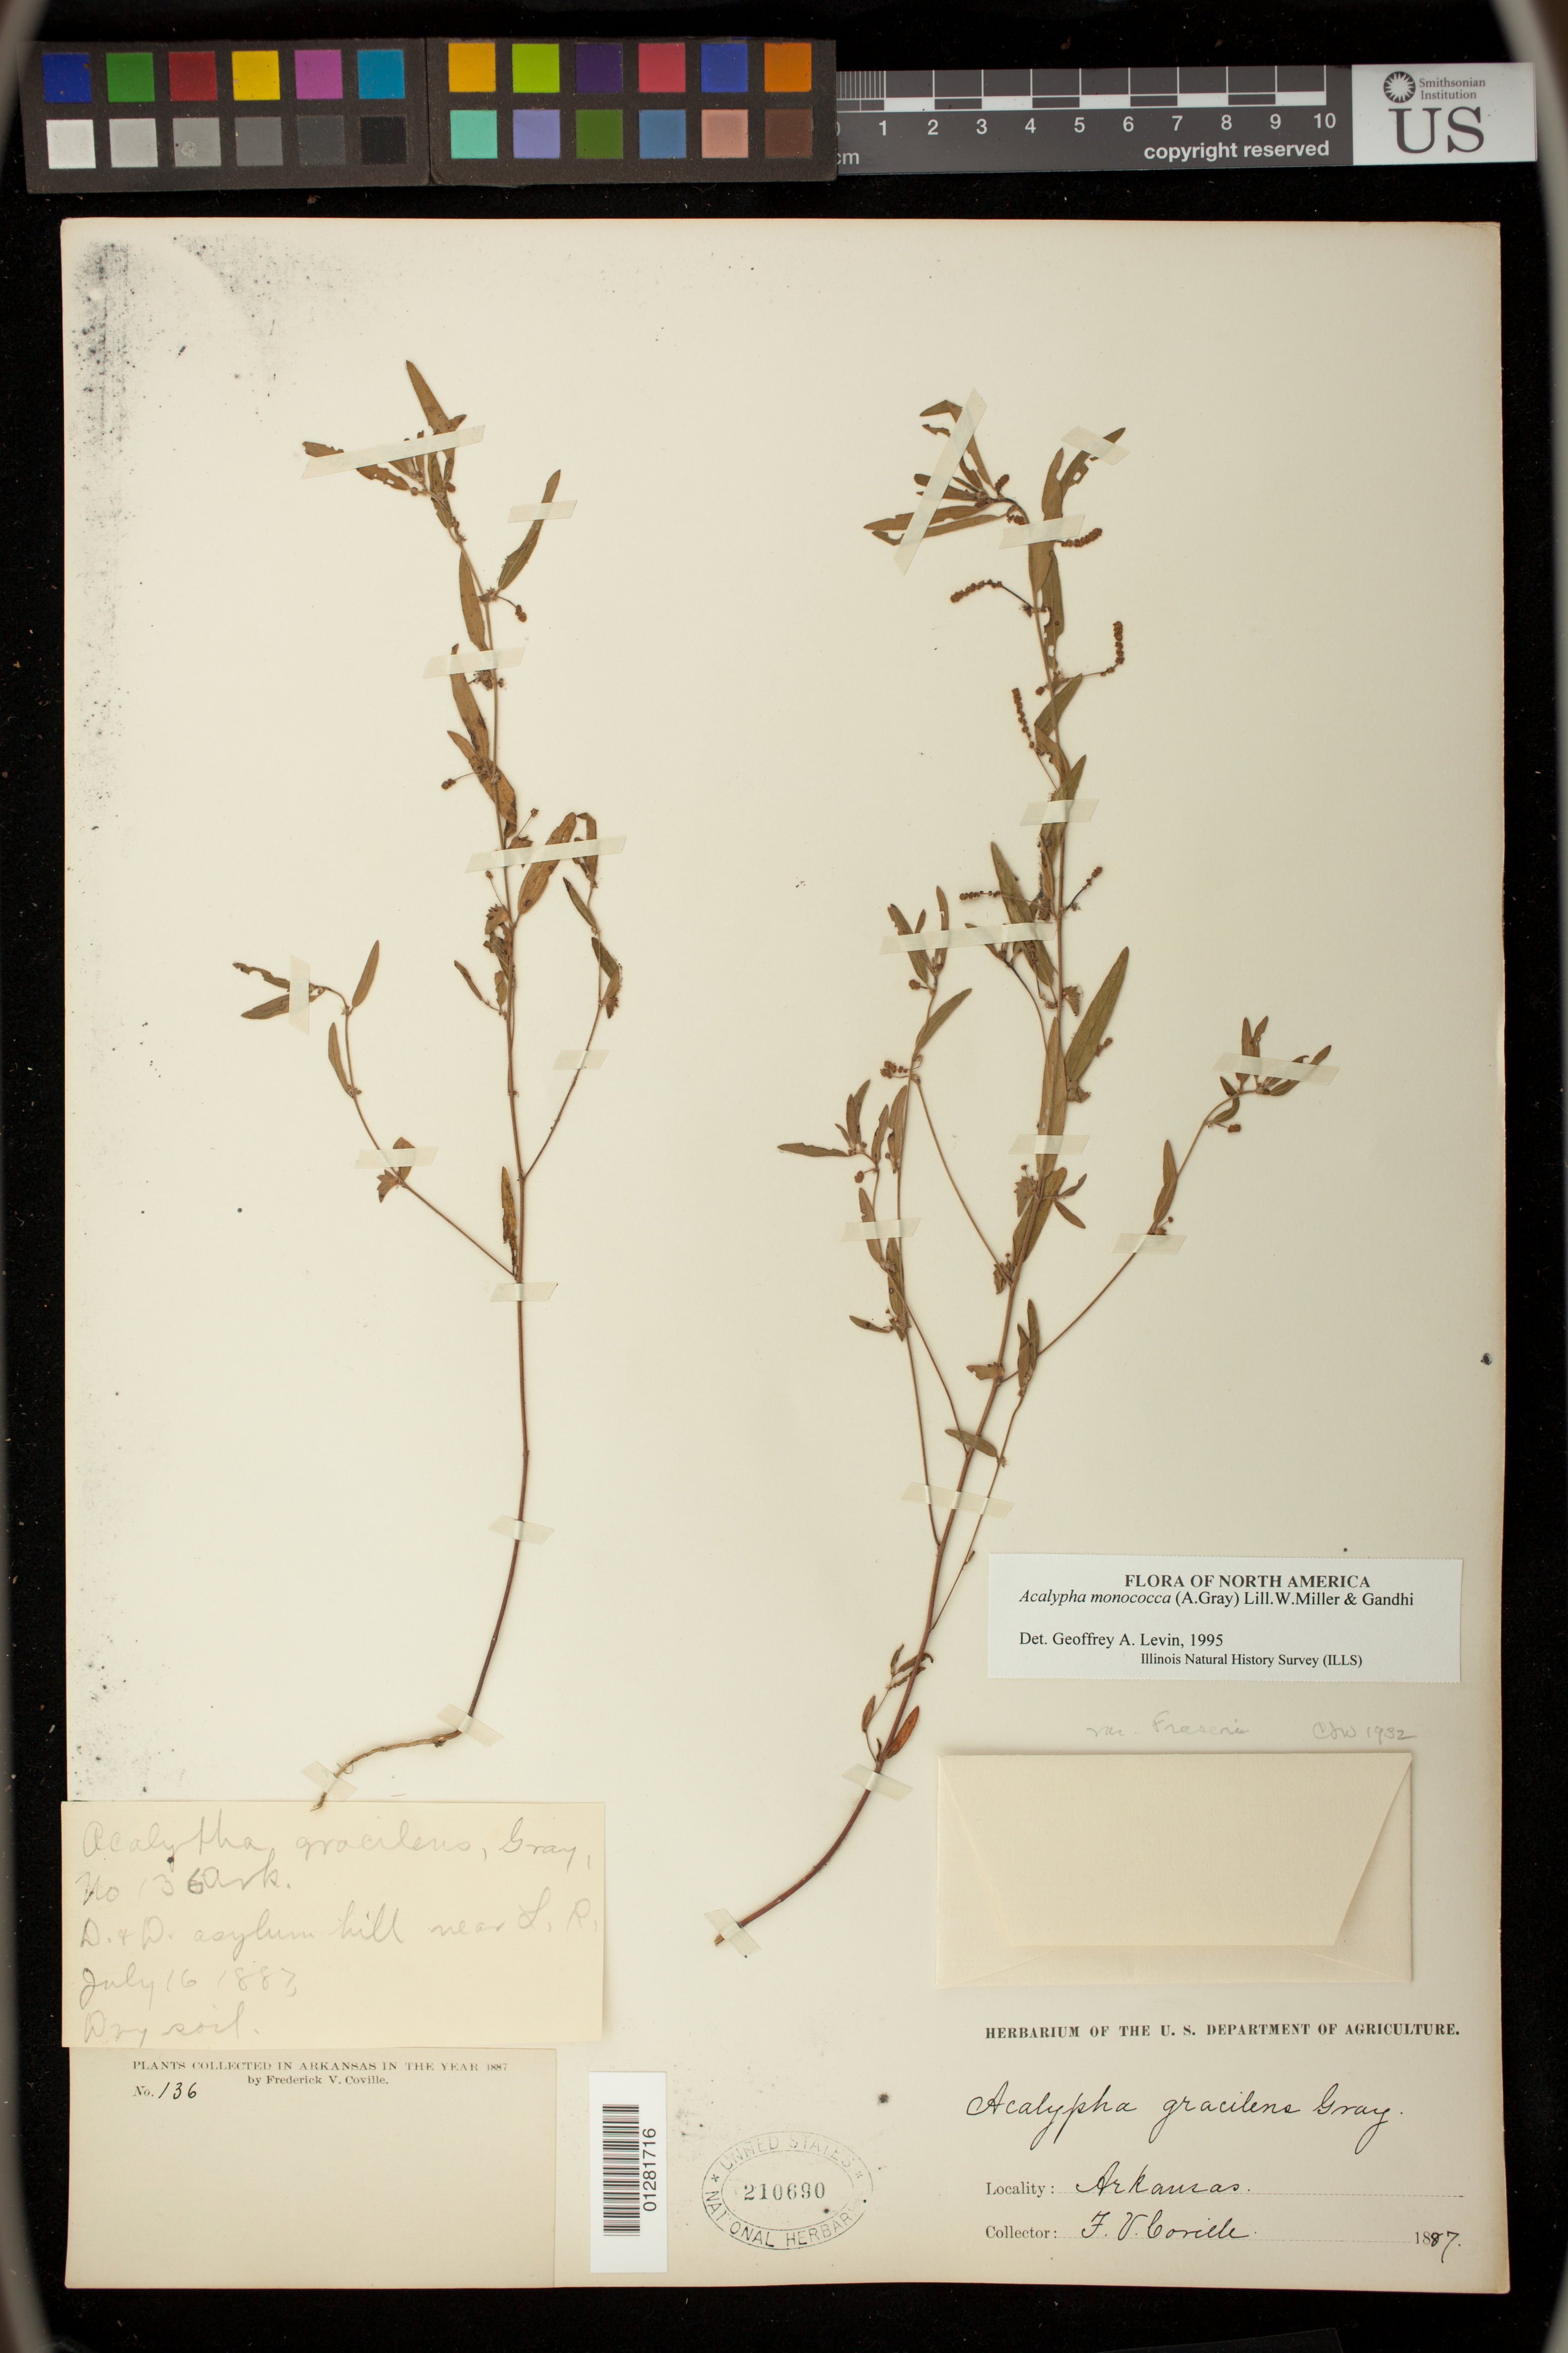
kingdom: Plantae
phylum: Tracheophyta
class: Magnoliopsida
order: Malpighiales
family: Euphorbiaceae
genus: Acalypha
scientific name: Acalypha monococca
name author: (Englem. ex A. Gray) Gandhi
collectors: F. V. Coville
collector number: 136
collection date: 1887-07-16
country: United States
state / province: Arkansas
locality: Hill near Reservoir, Little Rock, dry socky soil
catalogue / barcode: US 210690